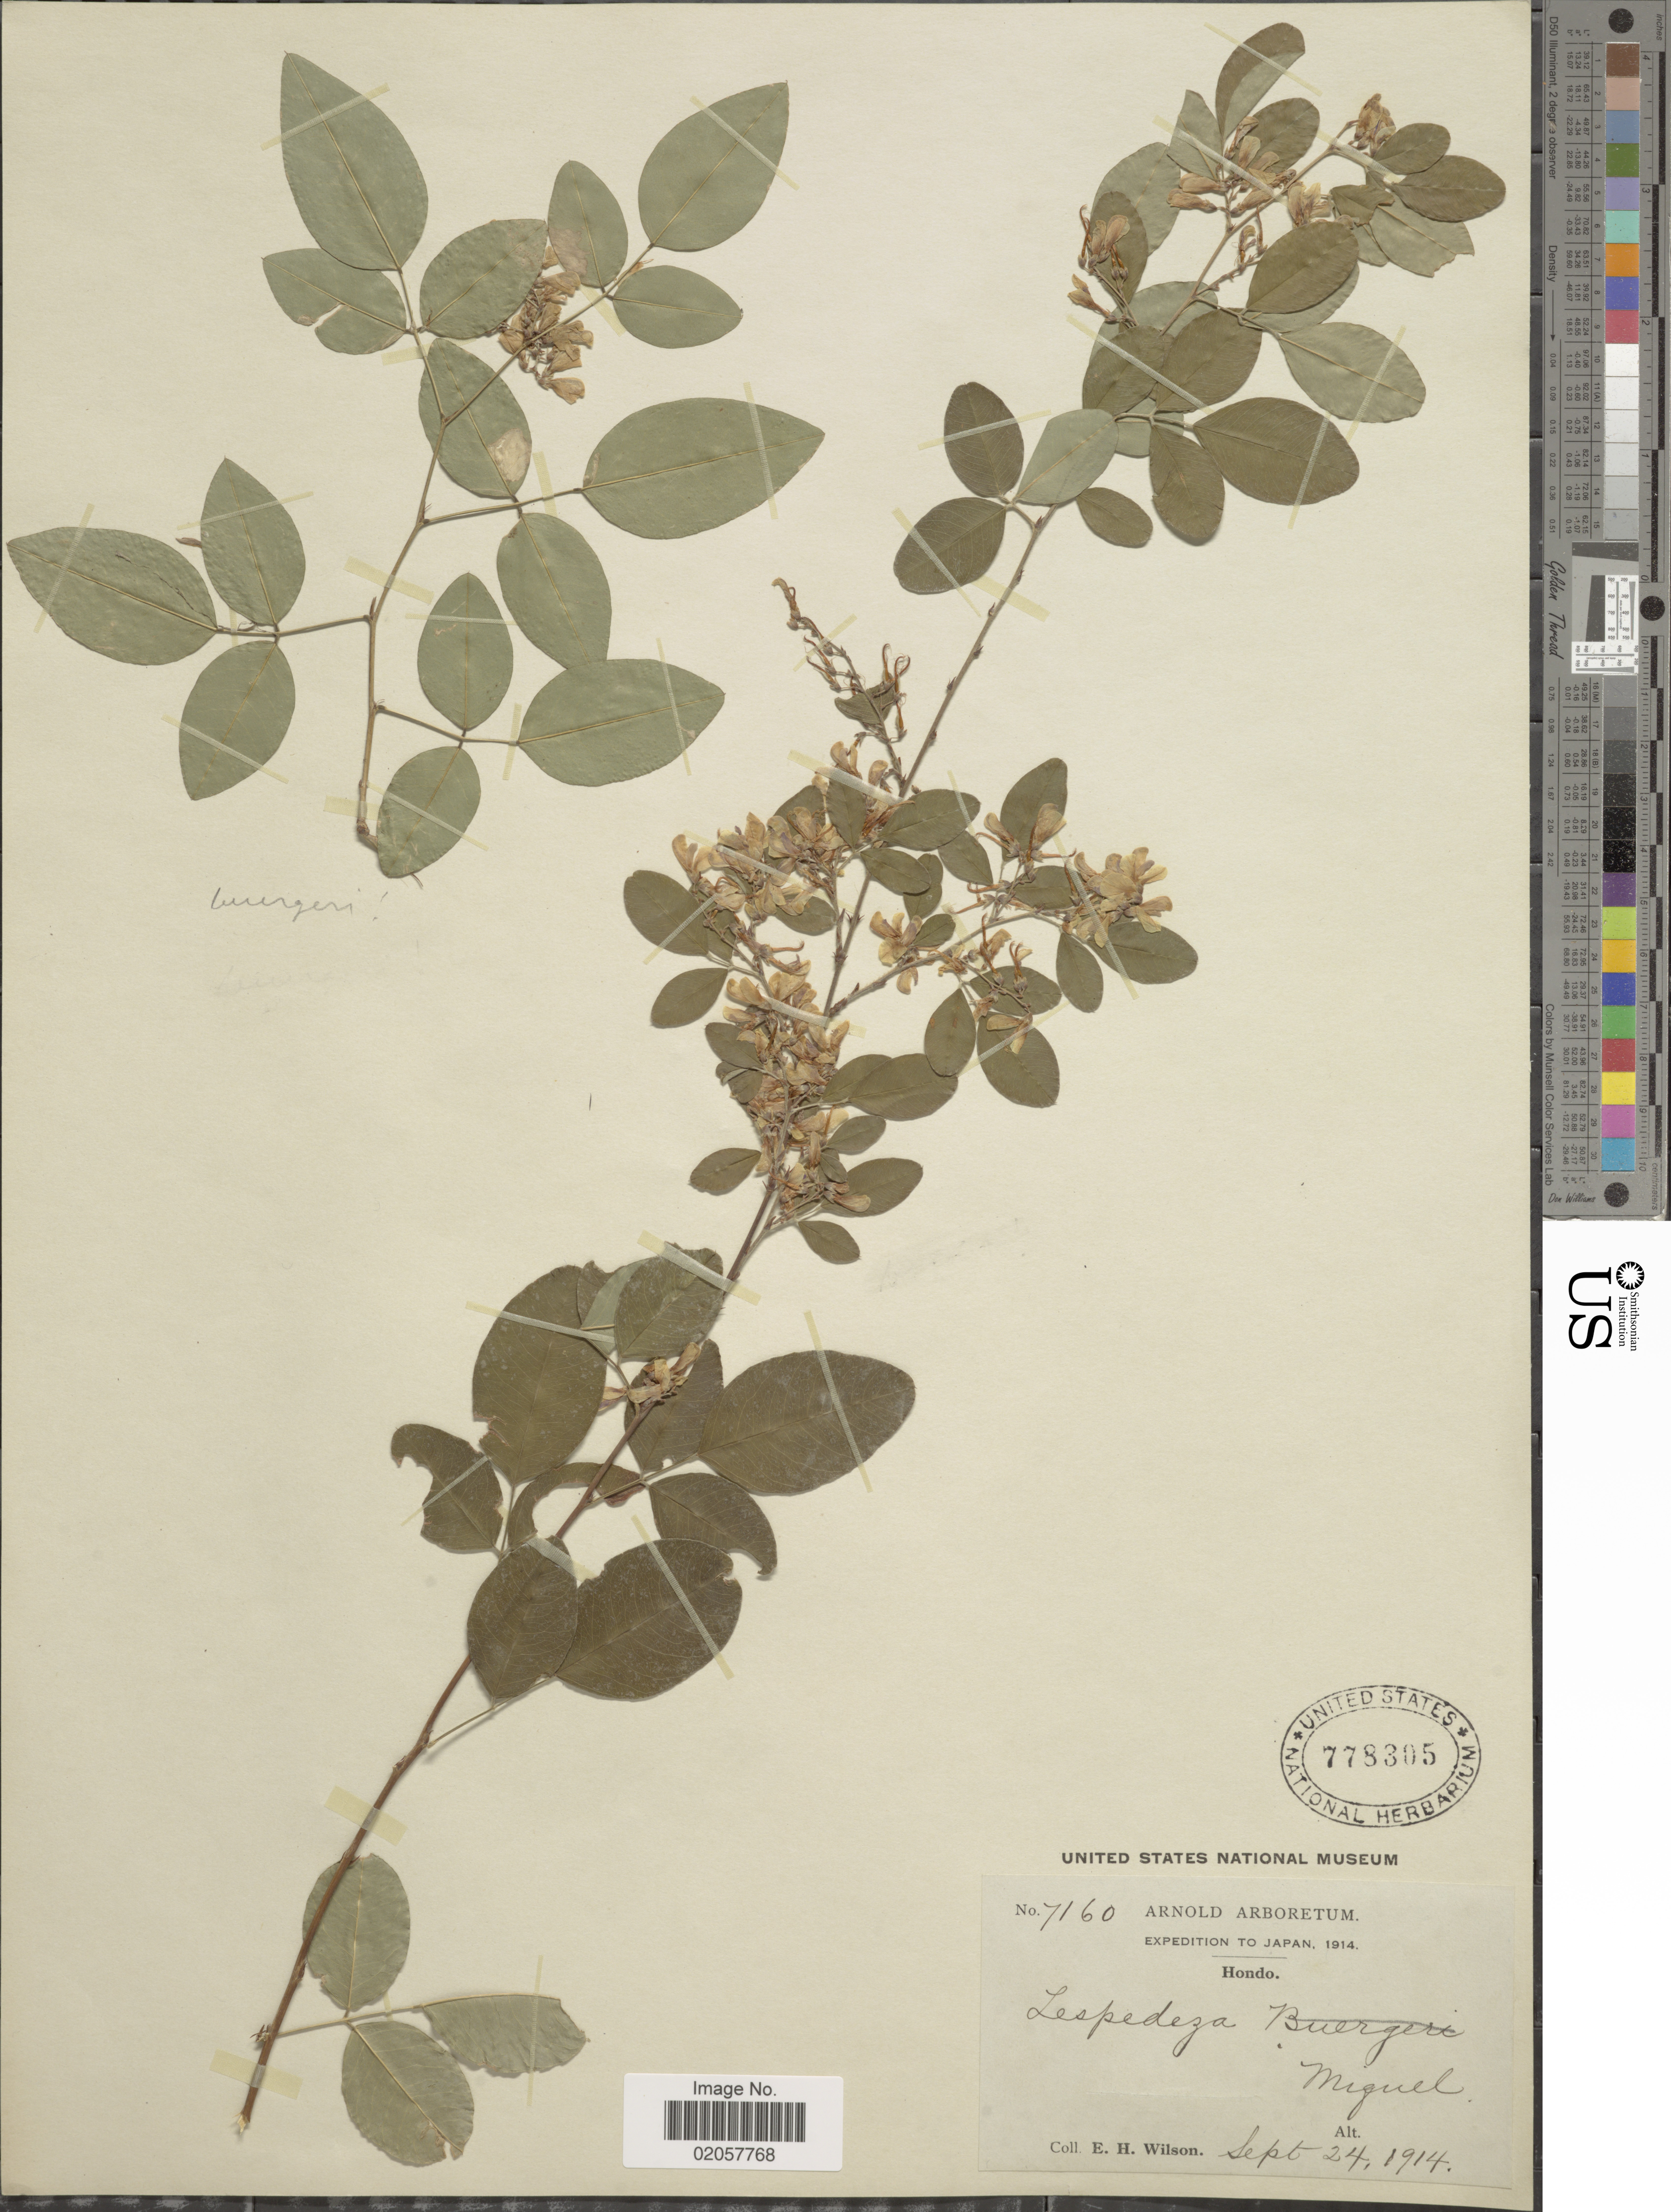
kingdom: Plantae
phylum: Tracheophyta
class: Magnoliopsida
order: Fabales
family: Fabaceae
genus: Lespedeza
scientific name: Lespedeza japonica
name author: L.H. Bailey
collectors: E. Wilson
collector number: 7160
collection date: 1914-09-24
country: Japan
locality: Hondo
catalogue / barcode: US 778305